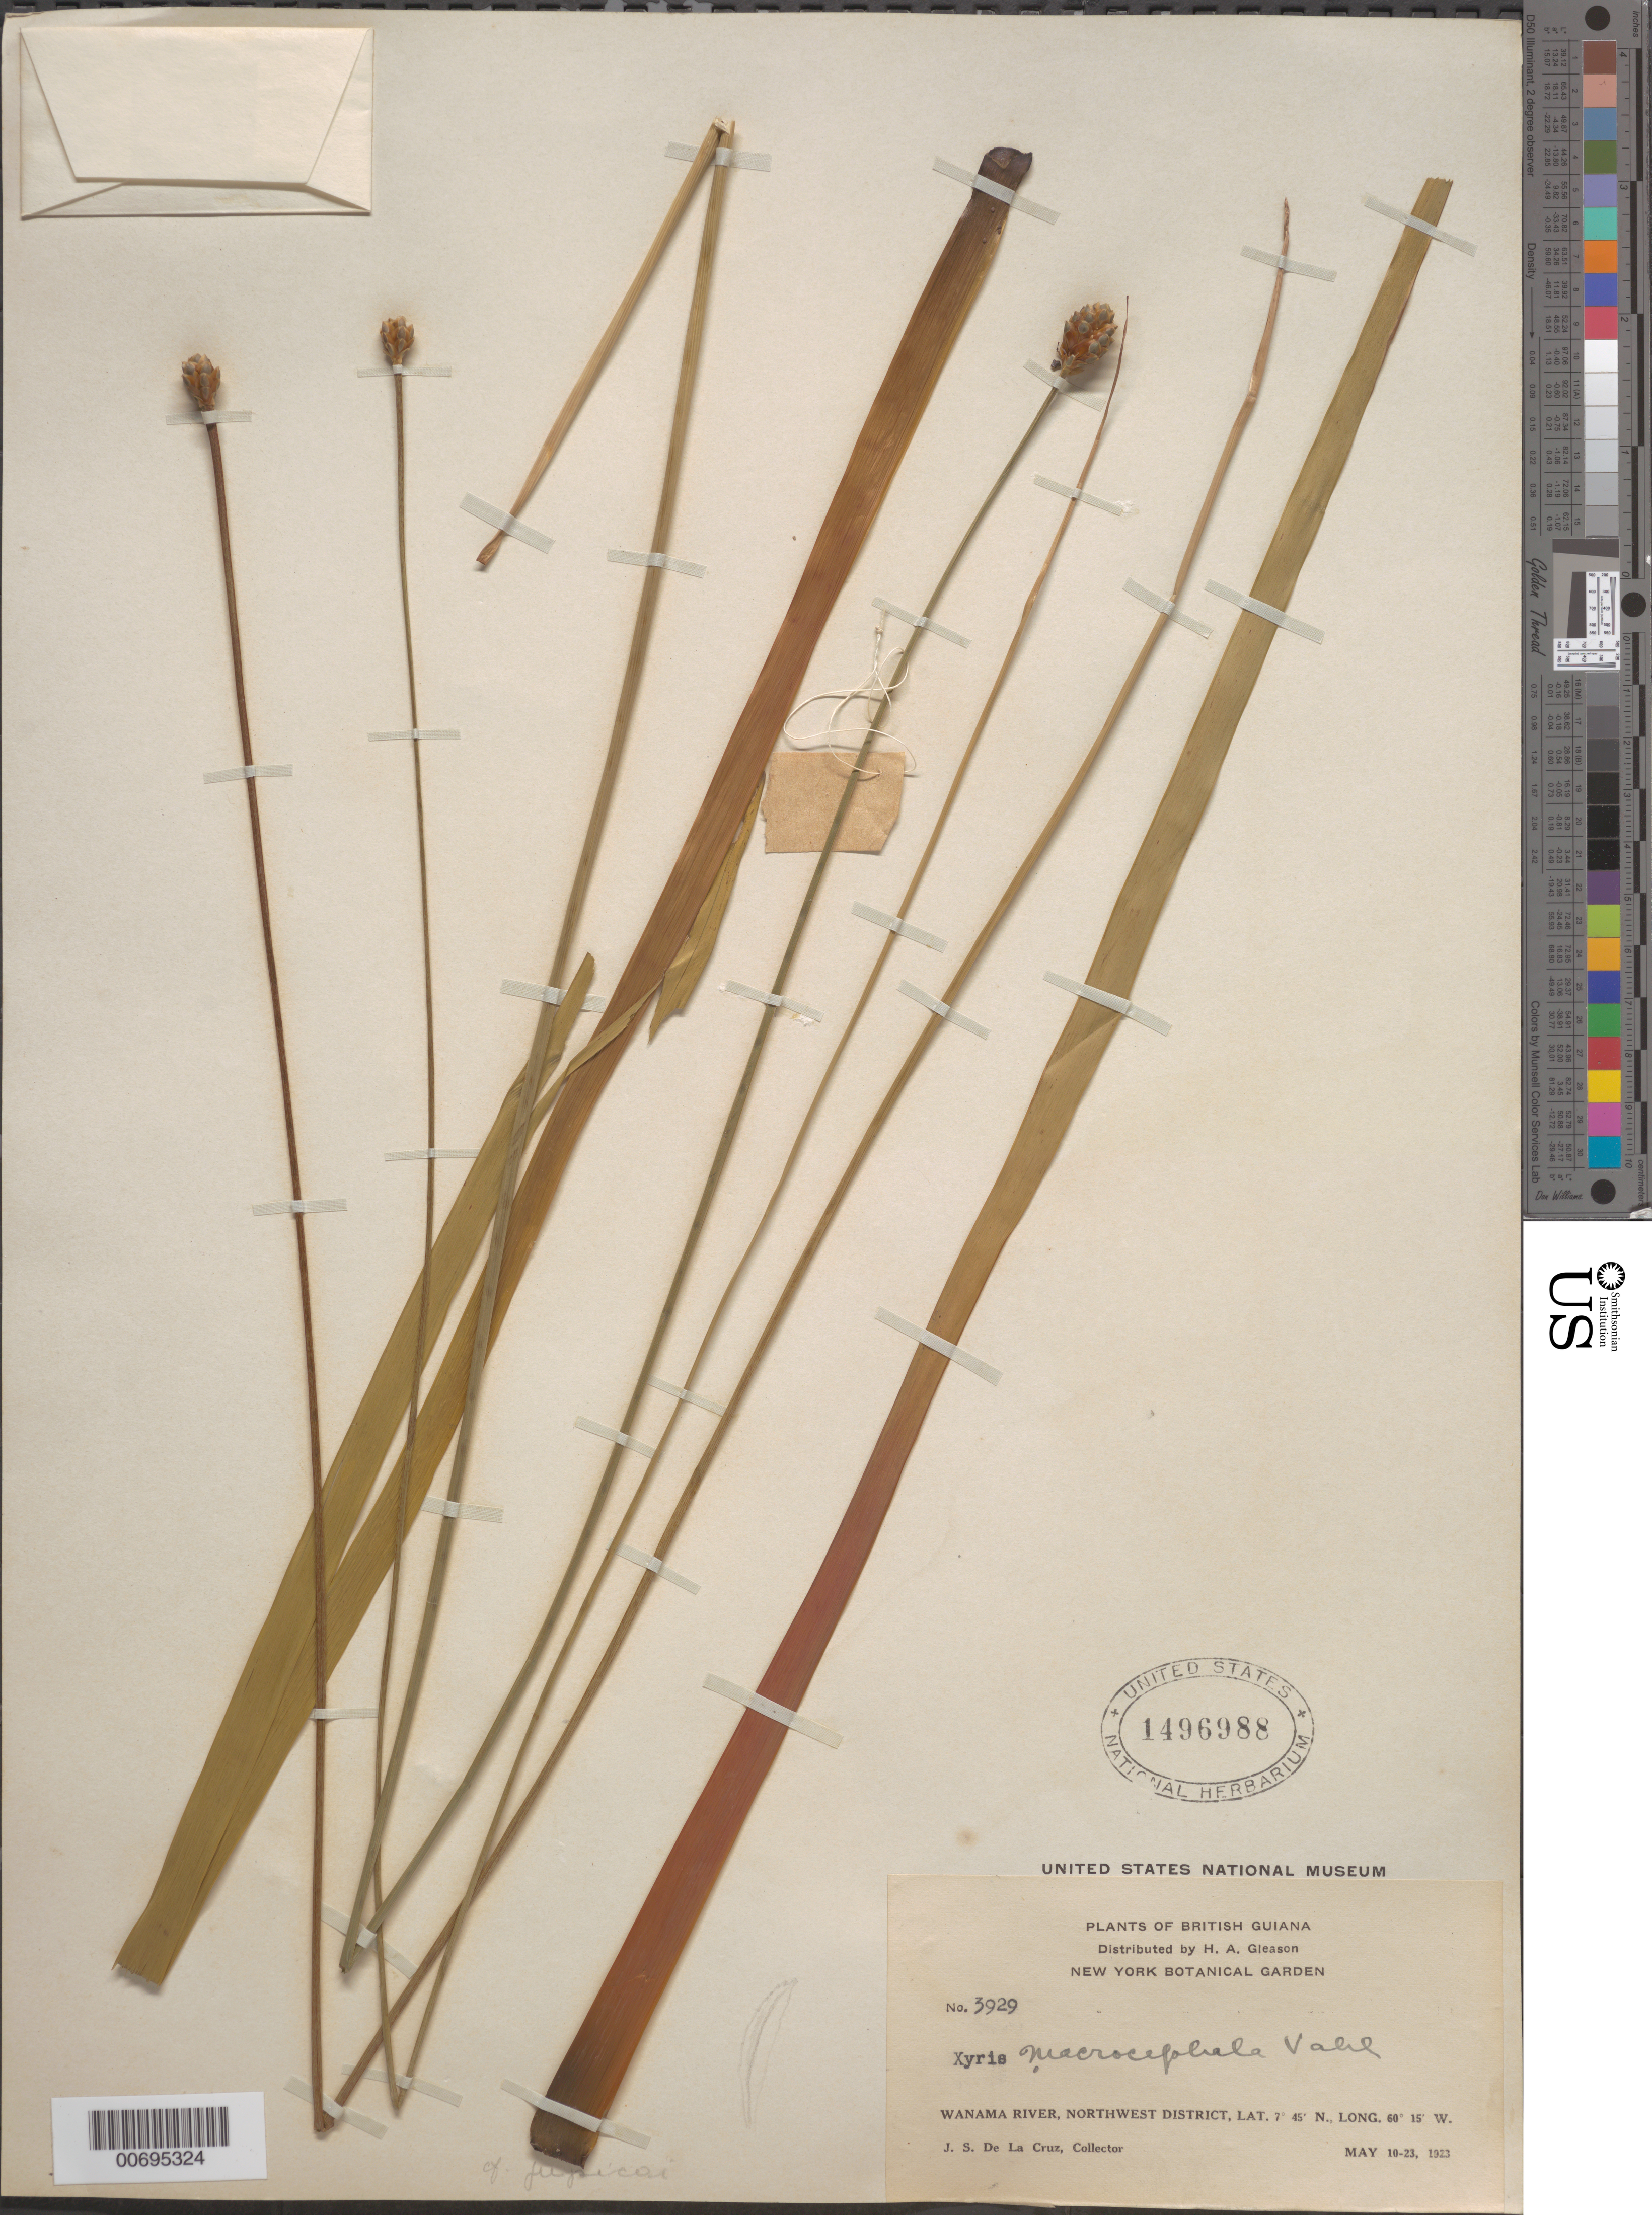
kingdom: Plantae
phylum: Tracheophyta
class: Liliopsida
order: Poales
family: Xyridaceae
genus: Xyris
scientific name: Xyris macrocephala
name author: Vahl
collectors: J. S. de la Cruz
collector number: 3929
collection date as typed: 10-May-23 to 23-May-23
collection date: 1923-05-10/1923-05-23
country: Guyana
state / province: Barima-Waini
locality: Wanama R., NW District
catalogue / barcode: US 1496988